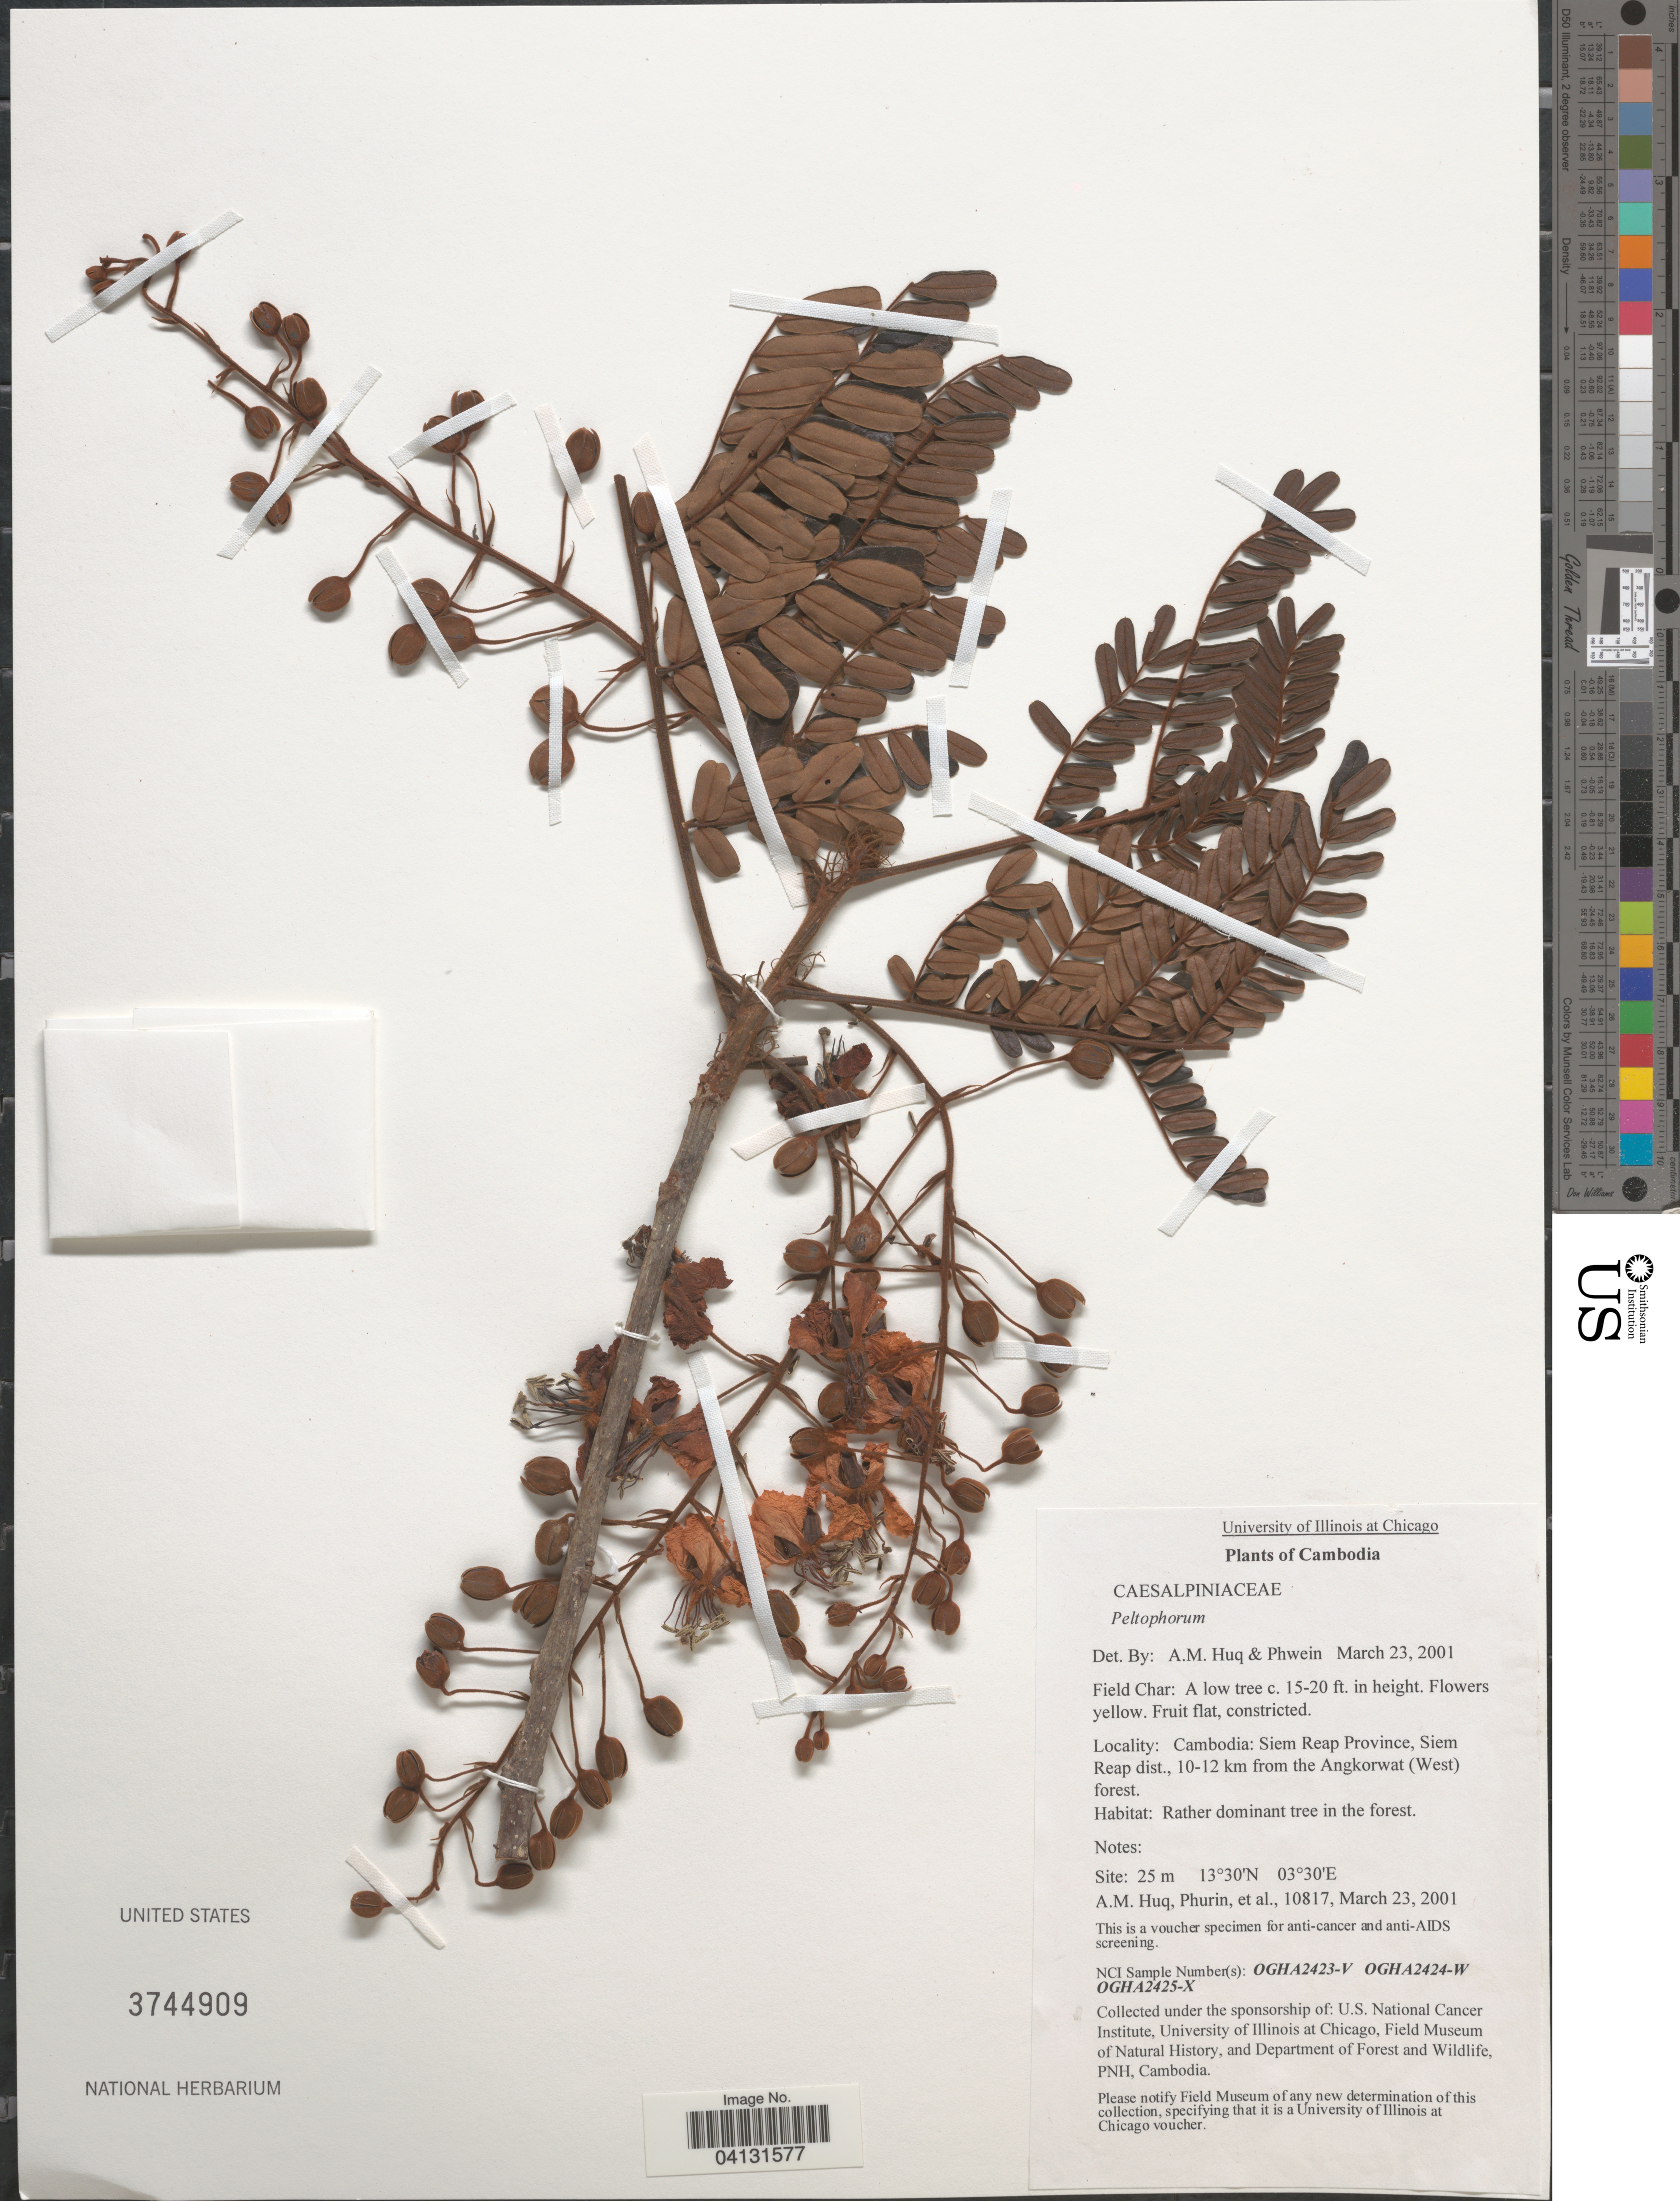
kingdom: Plantae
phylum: Tracheophyta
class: Magnoliopsida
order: Fabales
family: Fabaceae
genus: Peltophorum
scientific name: Peltophorum dasyrrachis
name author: (Miq.) Kurz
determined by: Adema, F. A. C. B.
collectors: A. M. Huq, -. Phurin & et al.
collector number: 10817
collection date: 2001-03-23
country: Cambodia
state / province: Siĕm Réab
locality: Siem Reap Province, Siem Reap dist., 10-12 km from the Angkorwat (West) forest.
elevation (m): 25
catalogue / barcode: US 3744909